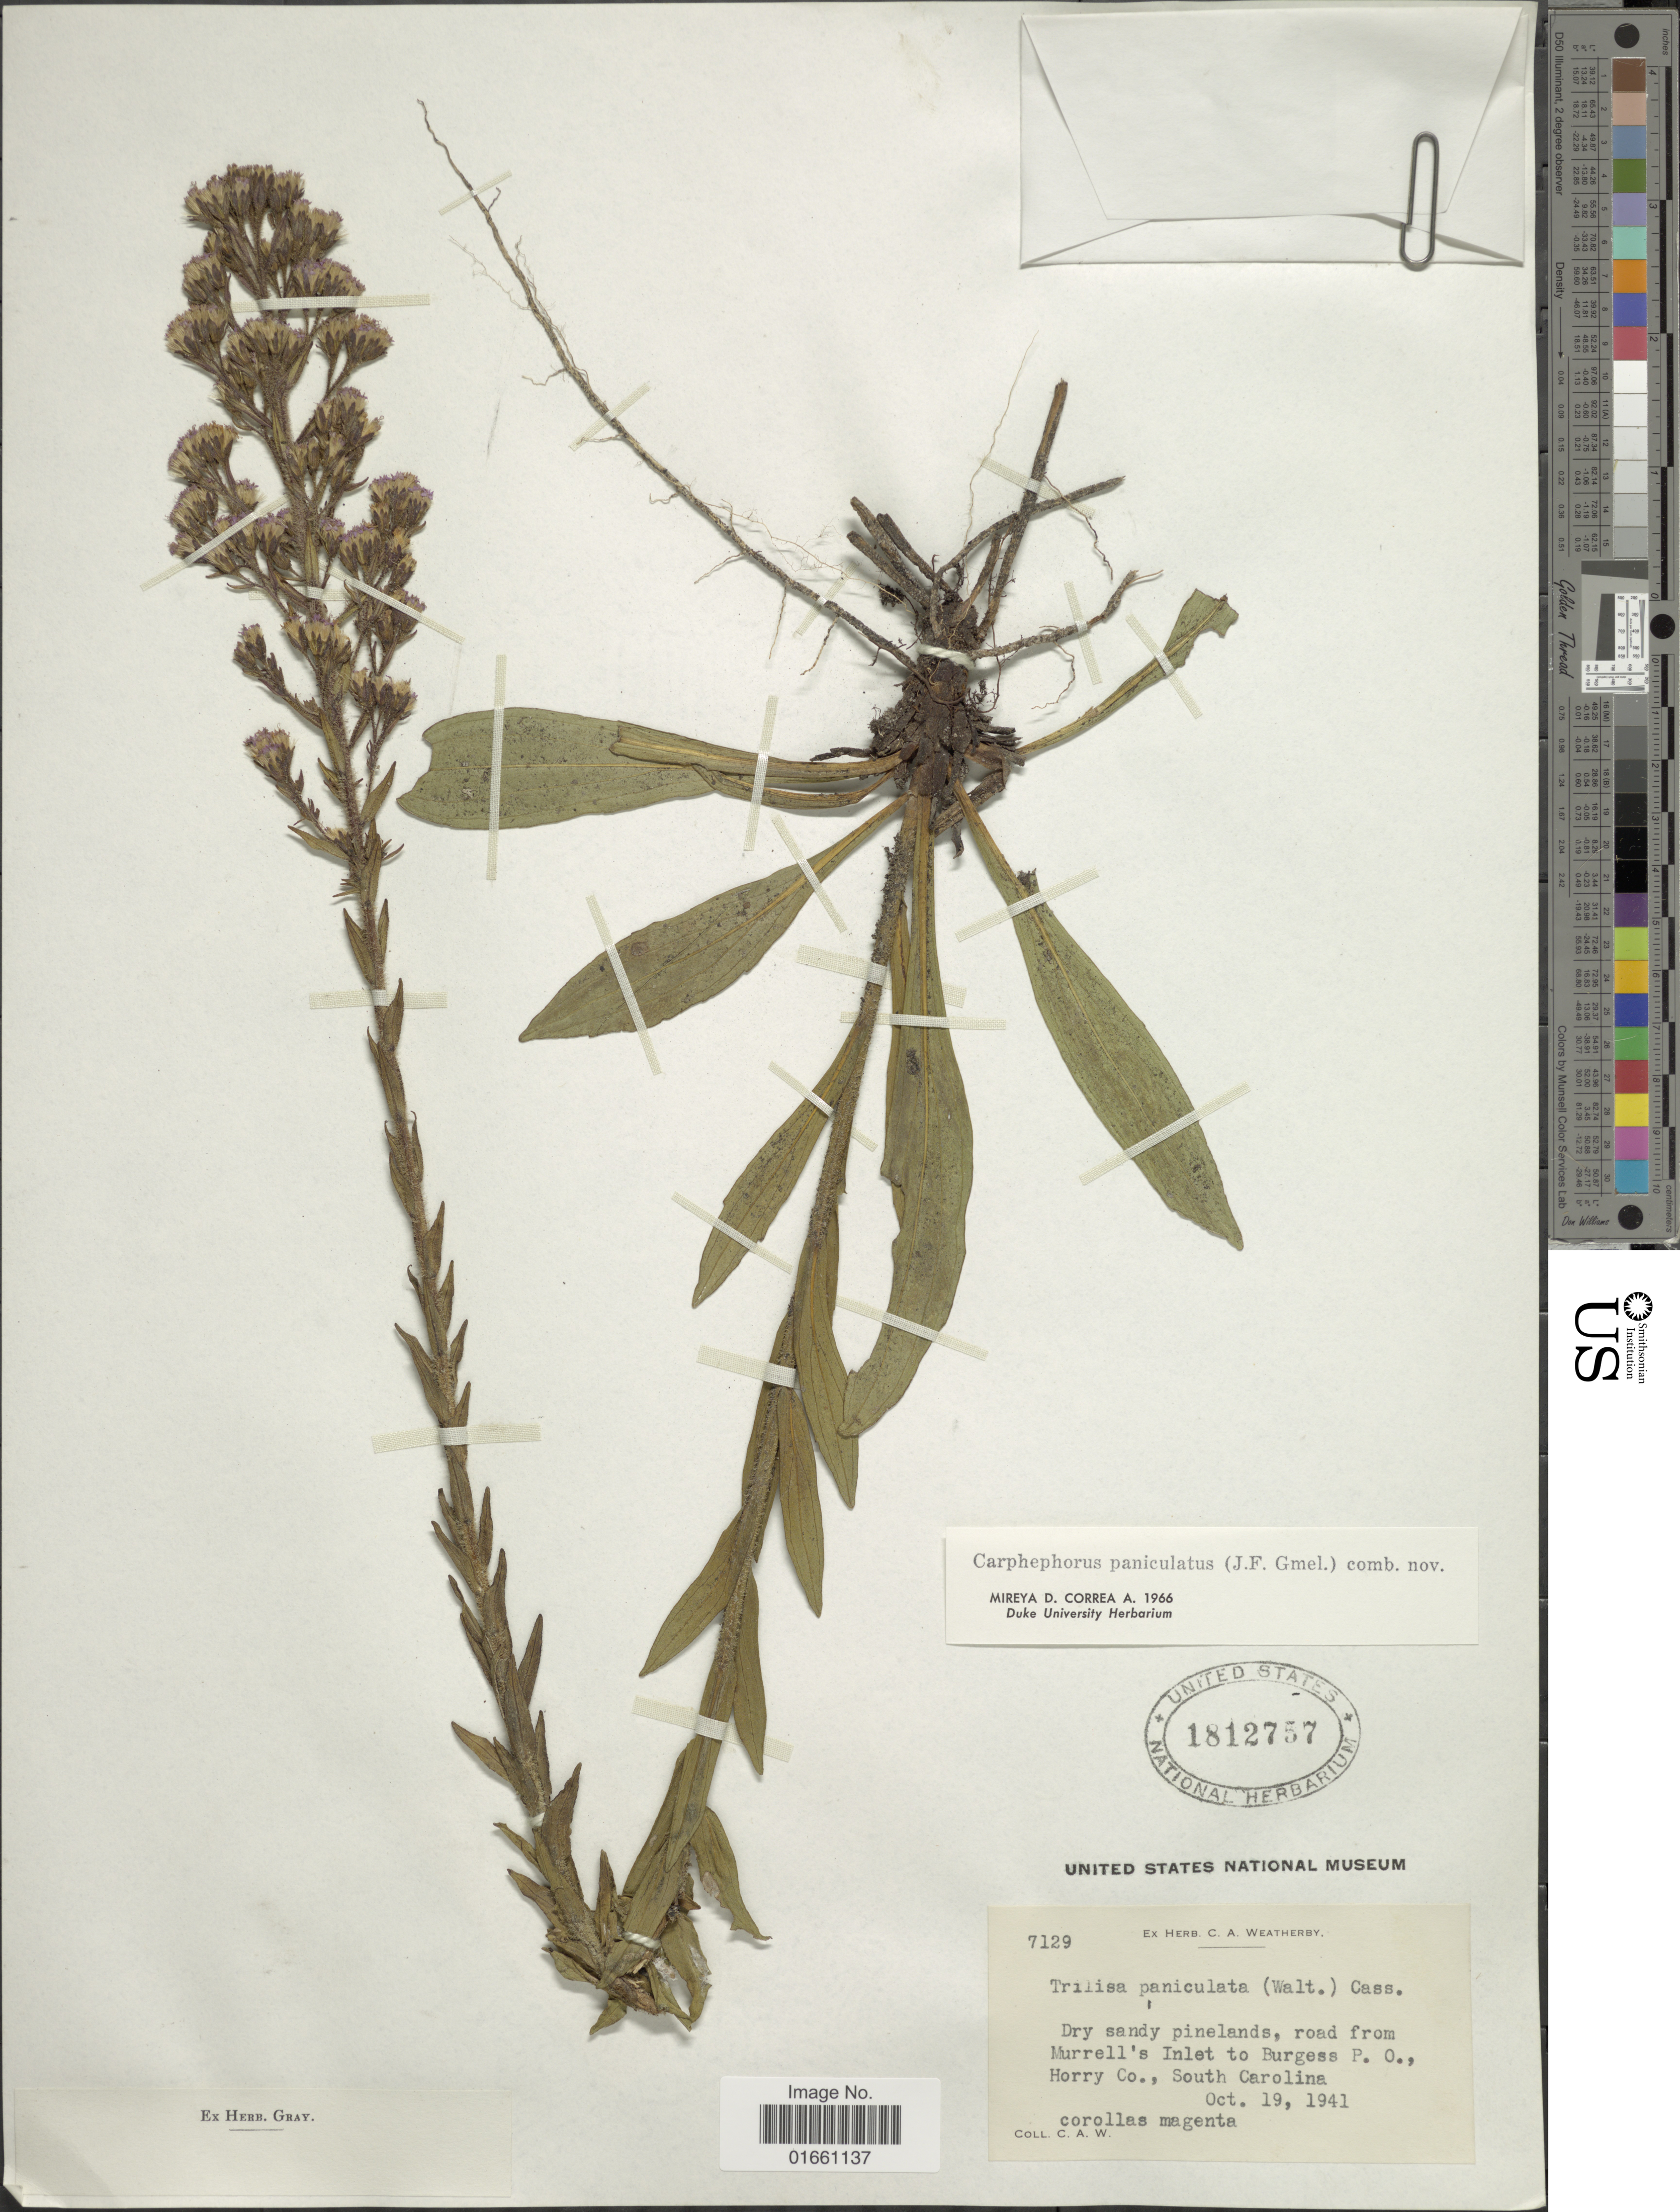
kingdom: Plantae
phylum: Tracheophyta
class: Magnoliopsida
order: Asterales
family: Asteraceae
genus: Trilisa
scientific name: Trilisa paniculata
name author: (J.F. Gmel.) Cass.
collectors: C. A. Weatherby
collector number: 7129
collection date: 1941-10-19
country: United States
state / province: South Carolina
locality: Dry sandy pinelands, road from Murrell's Inlet to Burgess P.O., Horry Co.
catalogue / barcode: US 1812757